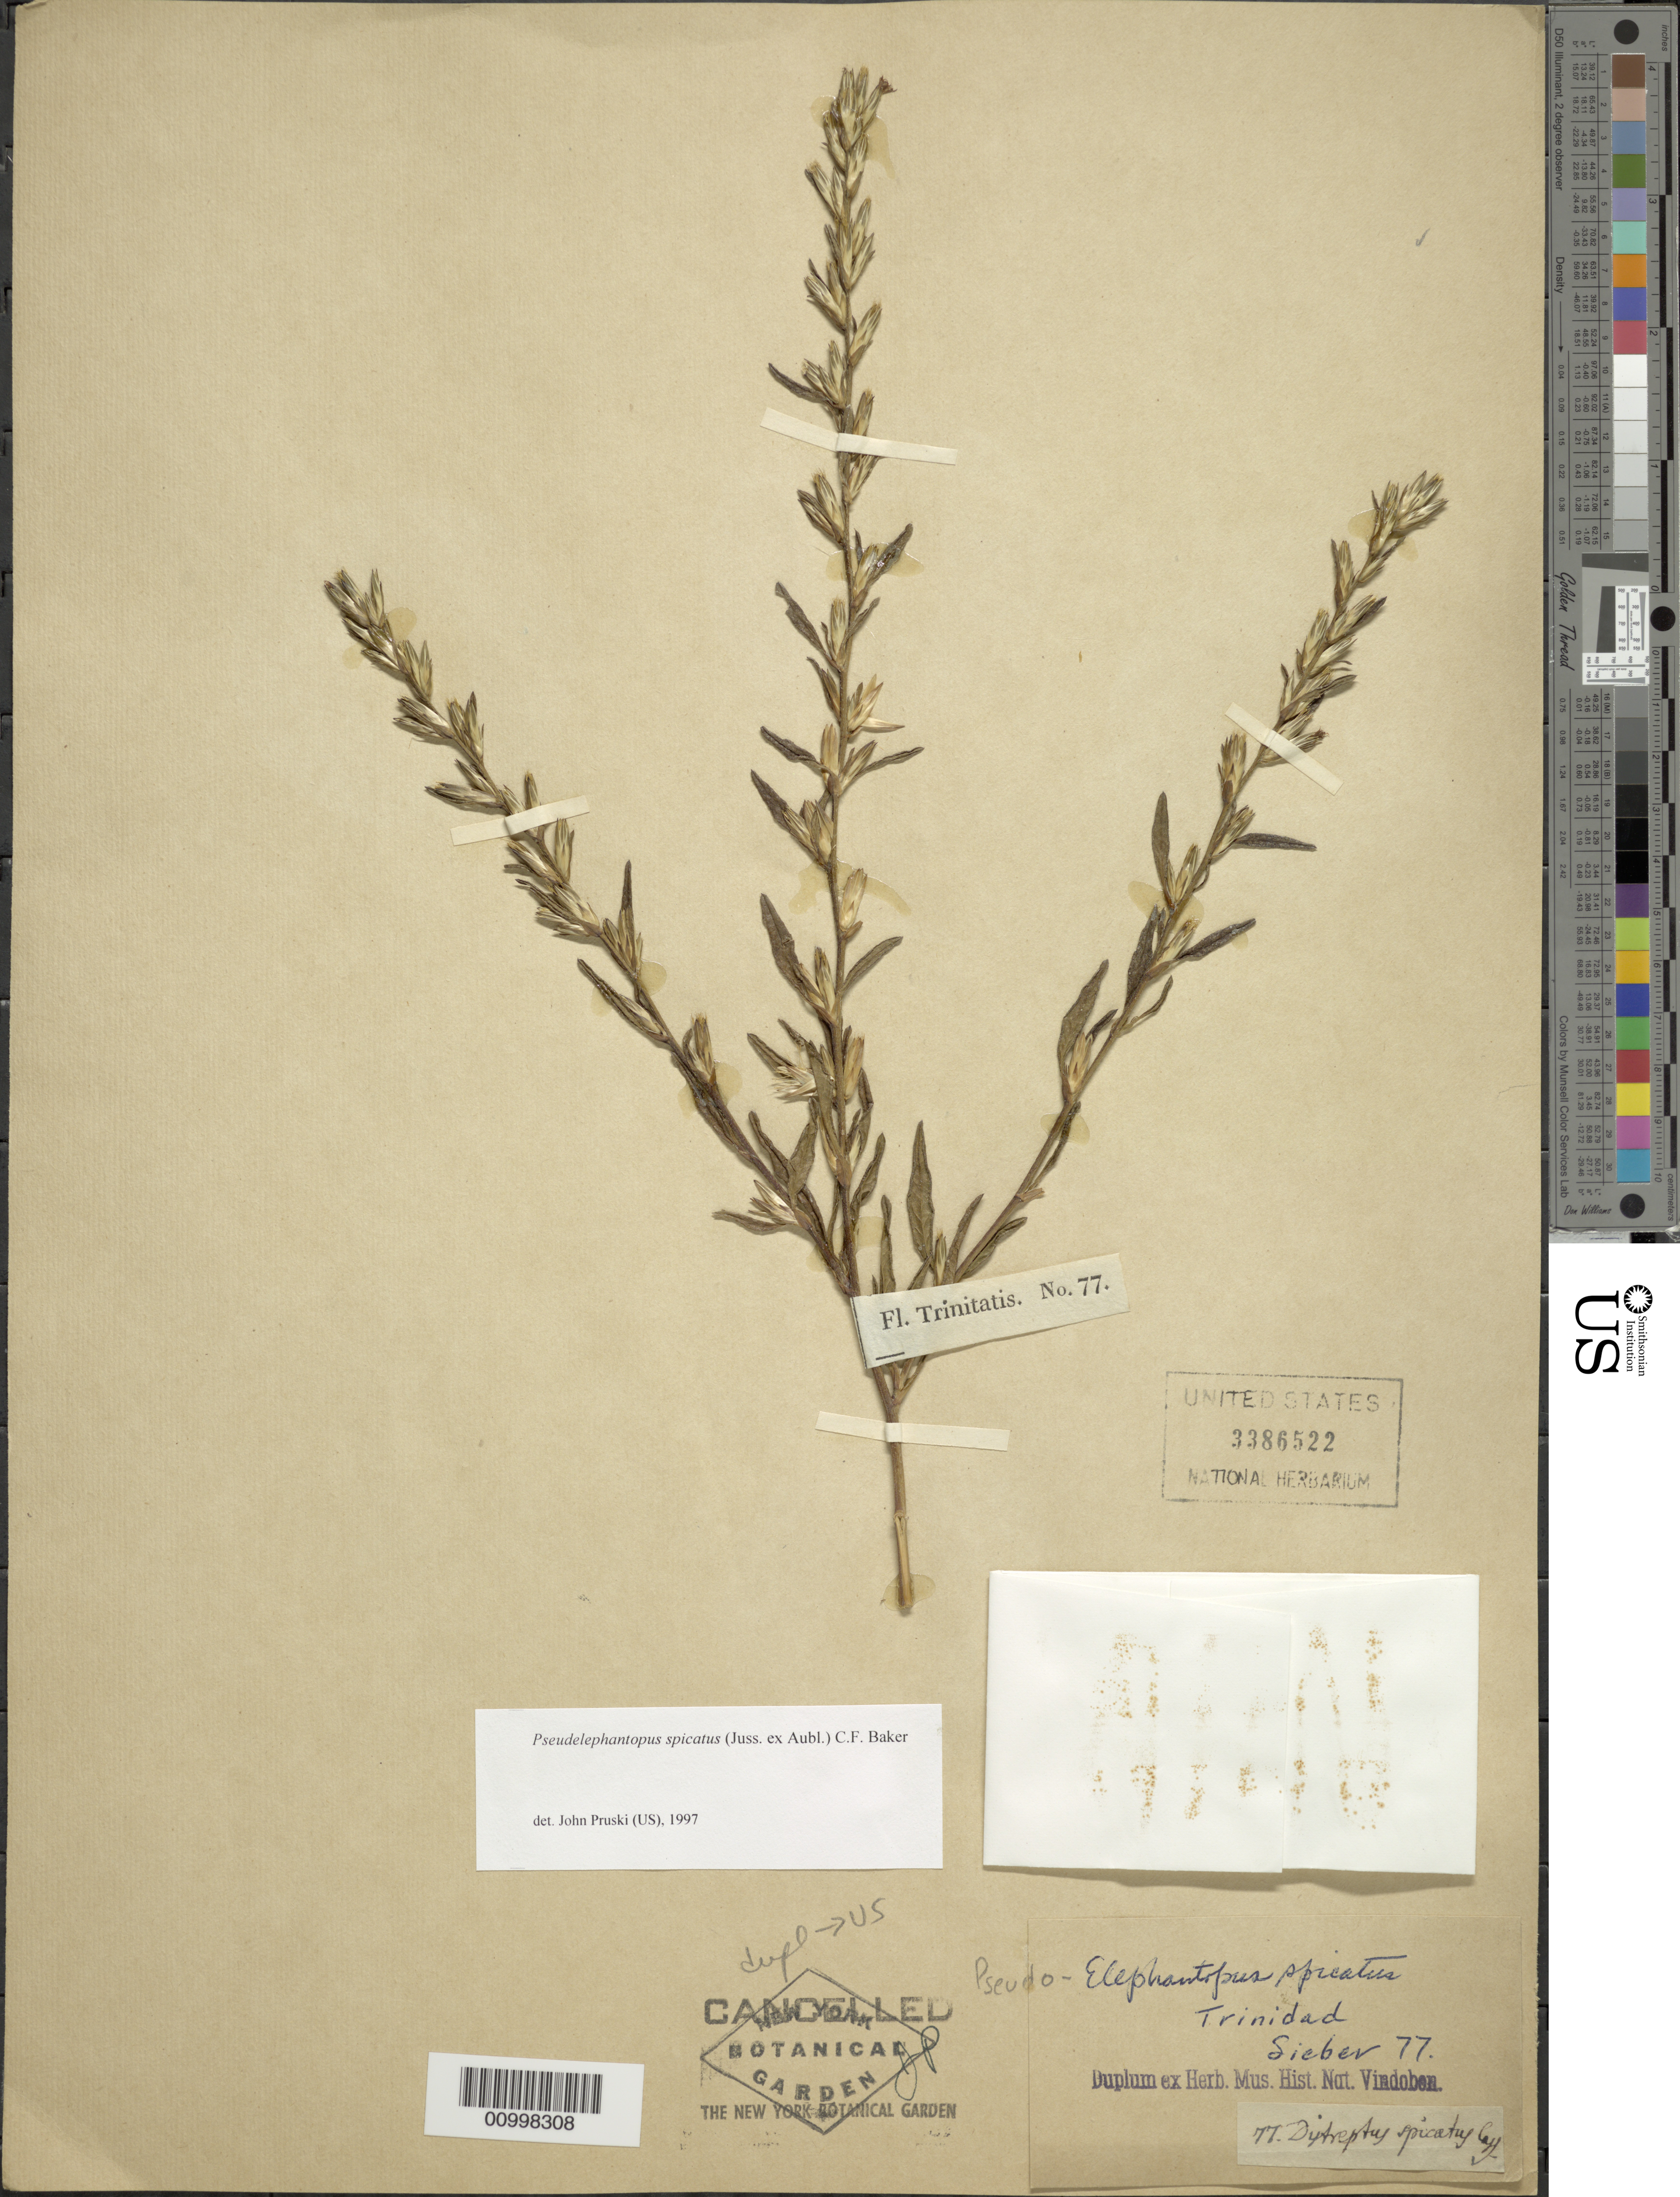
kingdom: Plantae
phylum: Tracheophyta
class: Magnoliopsida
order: Asterales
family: Asteraceae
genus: Pseudelephantopus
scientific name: Pseudelephantopus spicatus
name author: (Juss. ex Aubl.) C.F. Baker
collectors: -- Sieber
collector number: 77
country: Trinidad and Tobago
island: Trinidad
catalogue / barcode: US 3386522